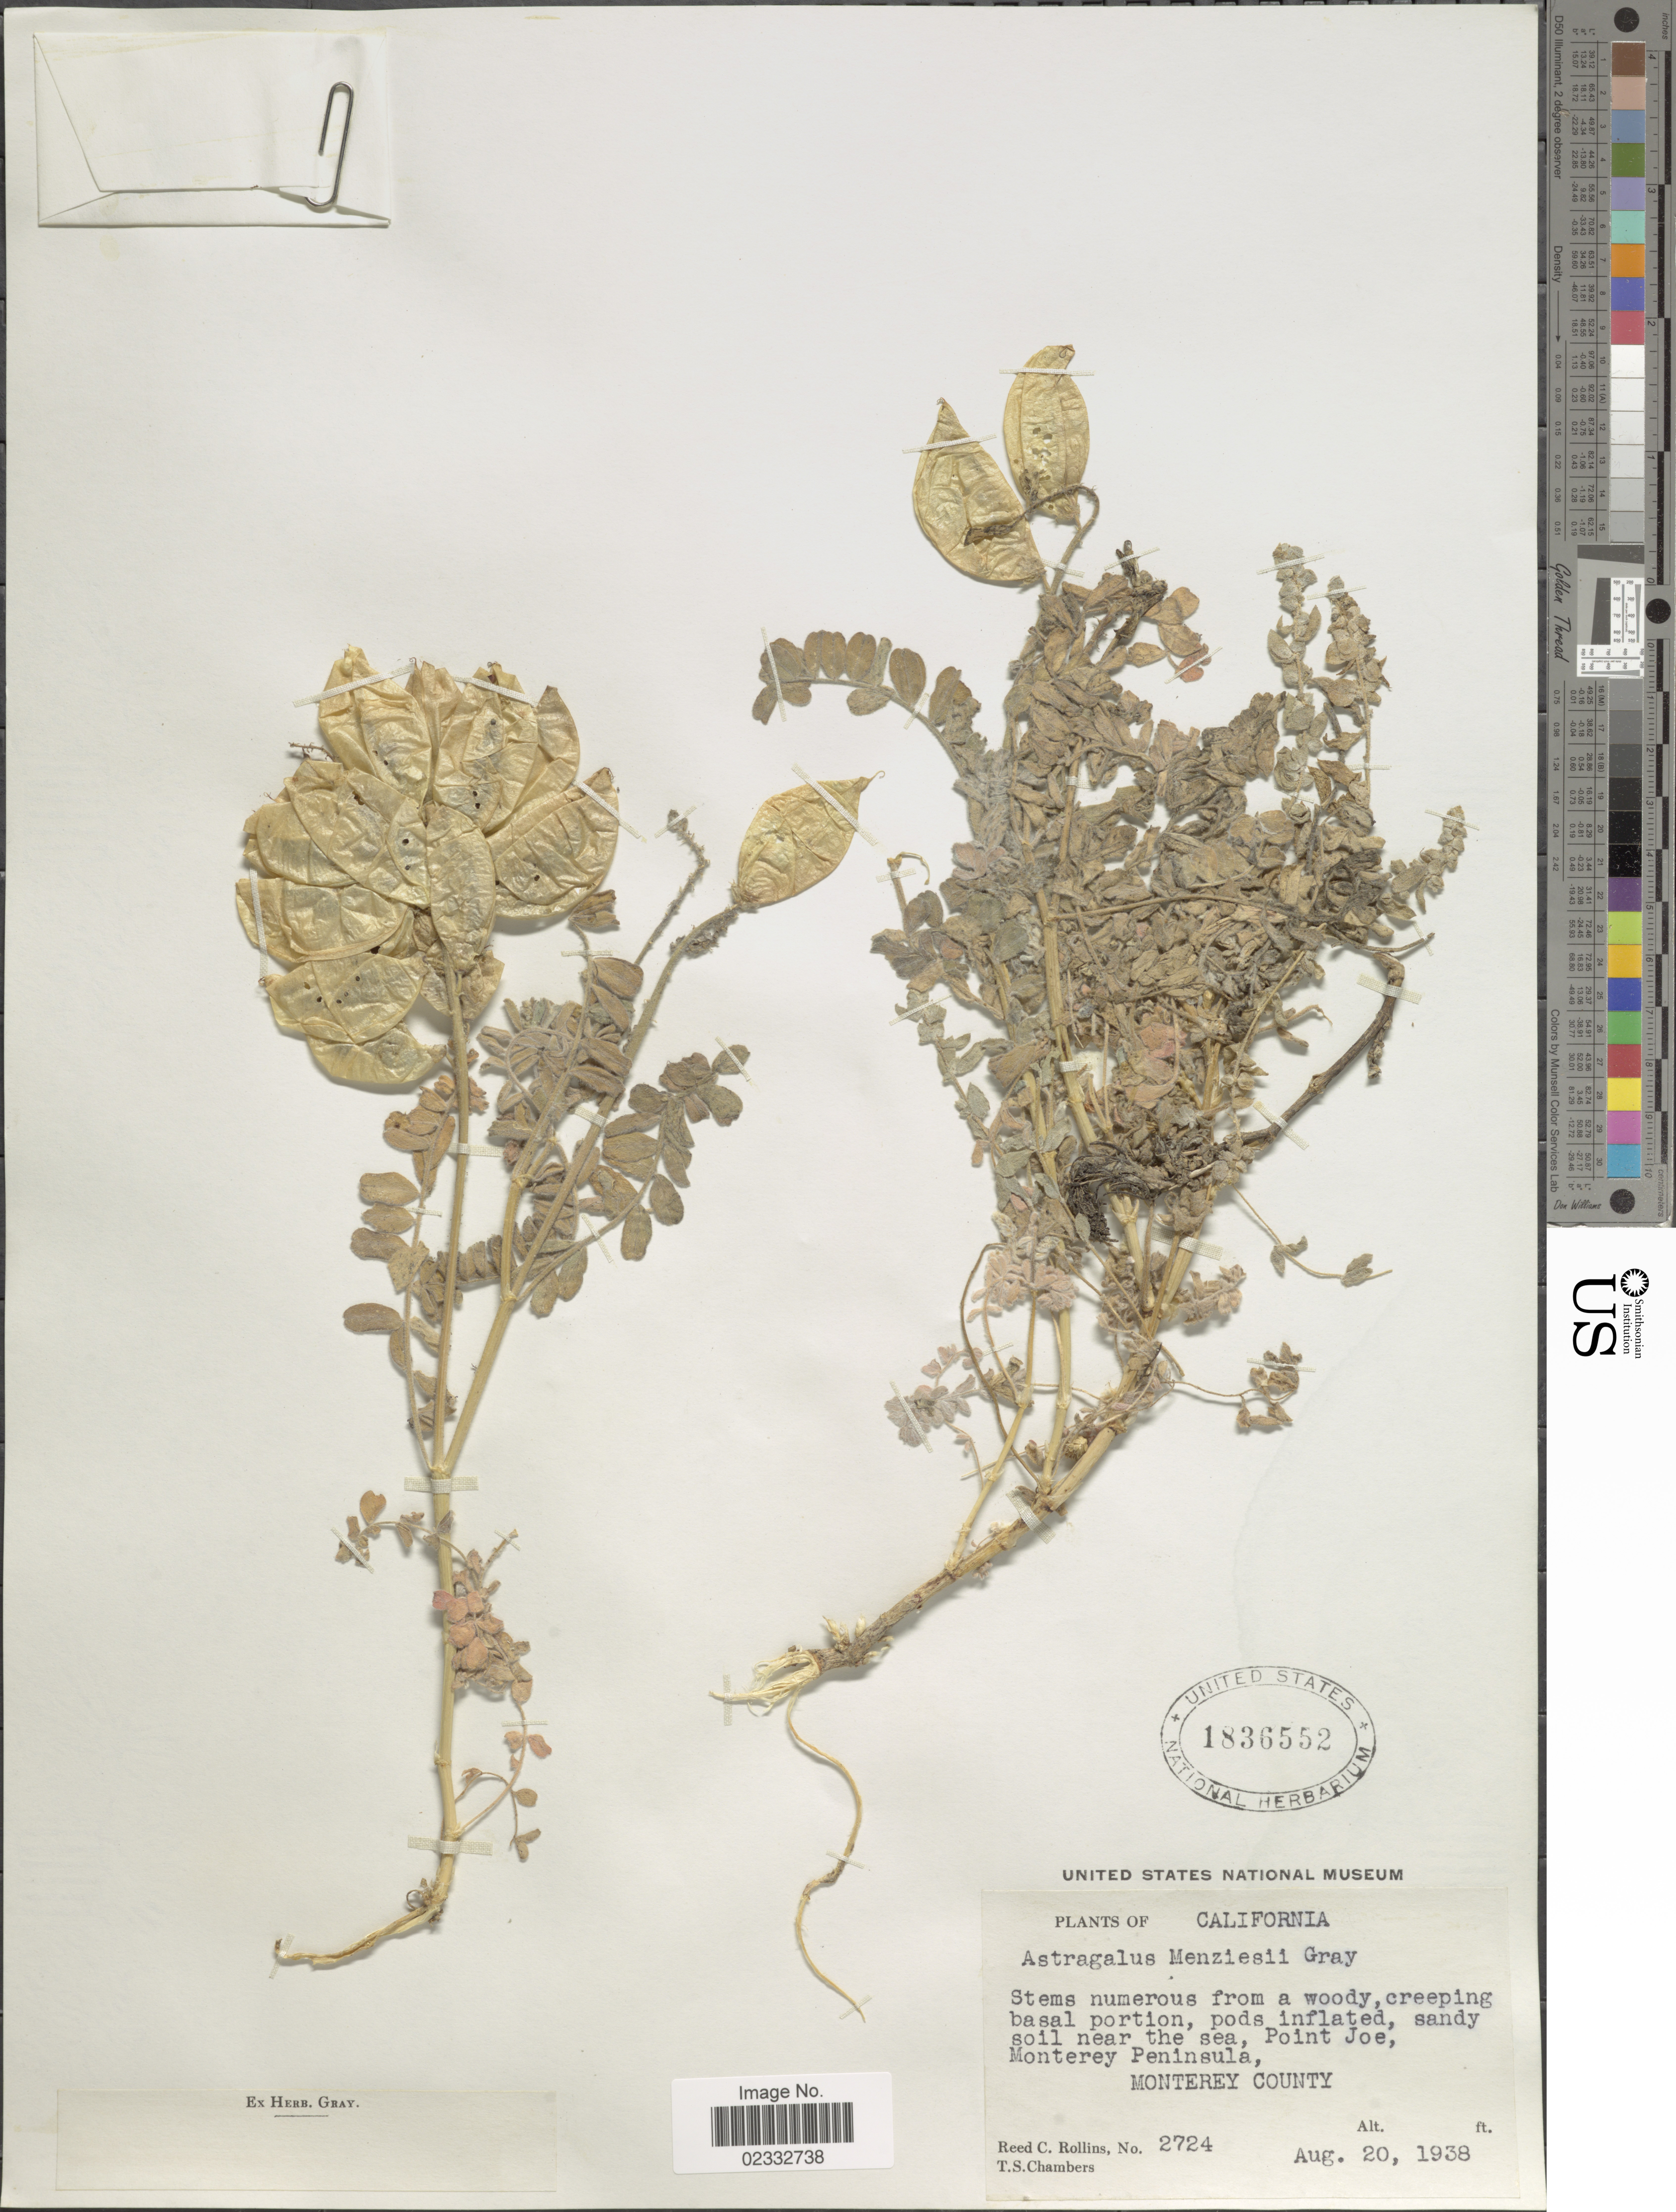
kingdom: Plantae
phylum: Tracheophyta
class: Magnoliopsida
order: Fabales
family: Fabaceae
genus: Astragalus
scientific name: Astragalus menziesii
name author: A. Gray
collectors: R. C. Rollins & T. Chambers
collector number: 2724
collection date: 1938-08-20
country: United States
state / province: California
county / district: Monterey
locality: Near the sea, Point Joe, Monterey Peninsula, Monterey County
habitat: sandy soil near the sea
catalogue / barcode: US 1836552